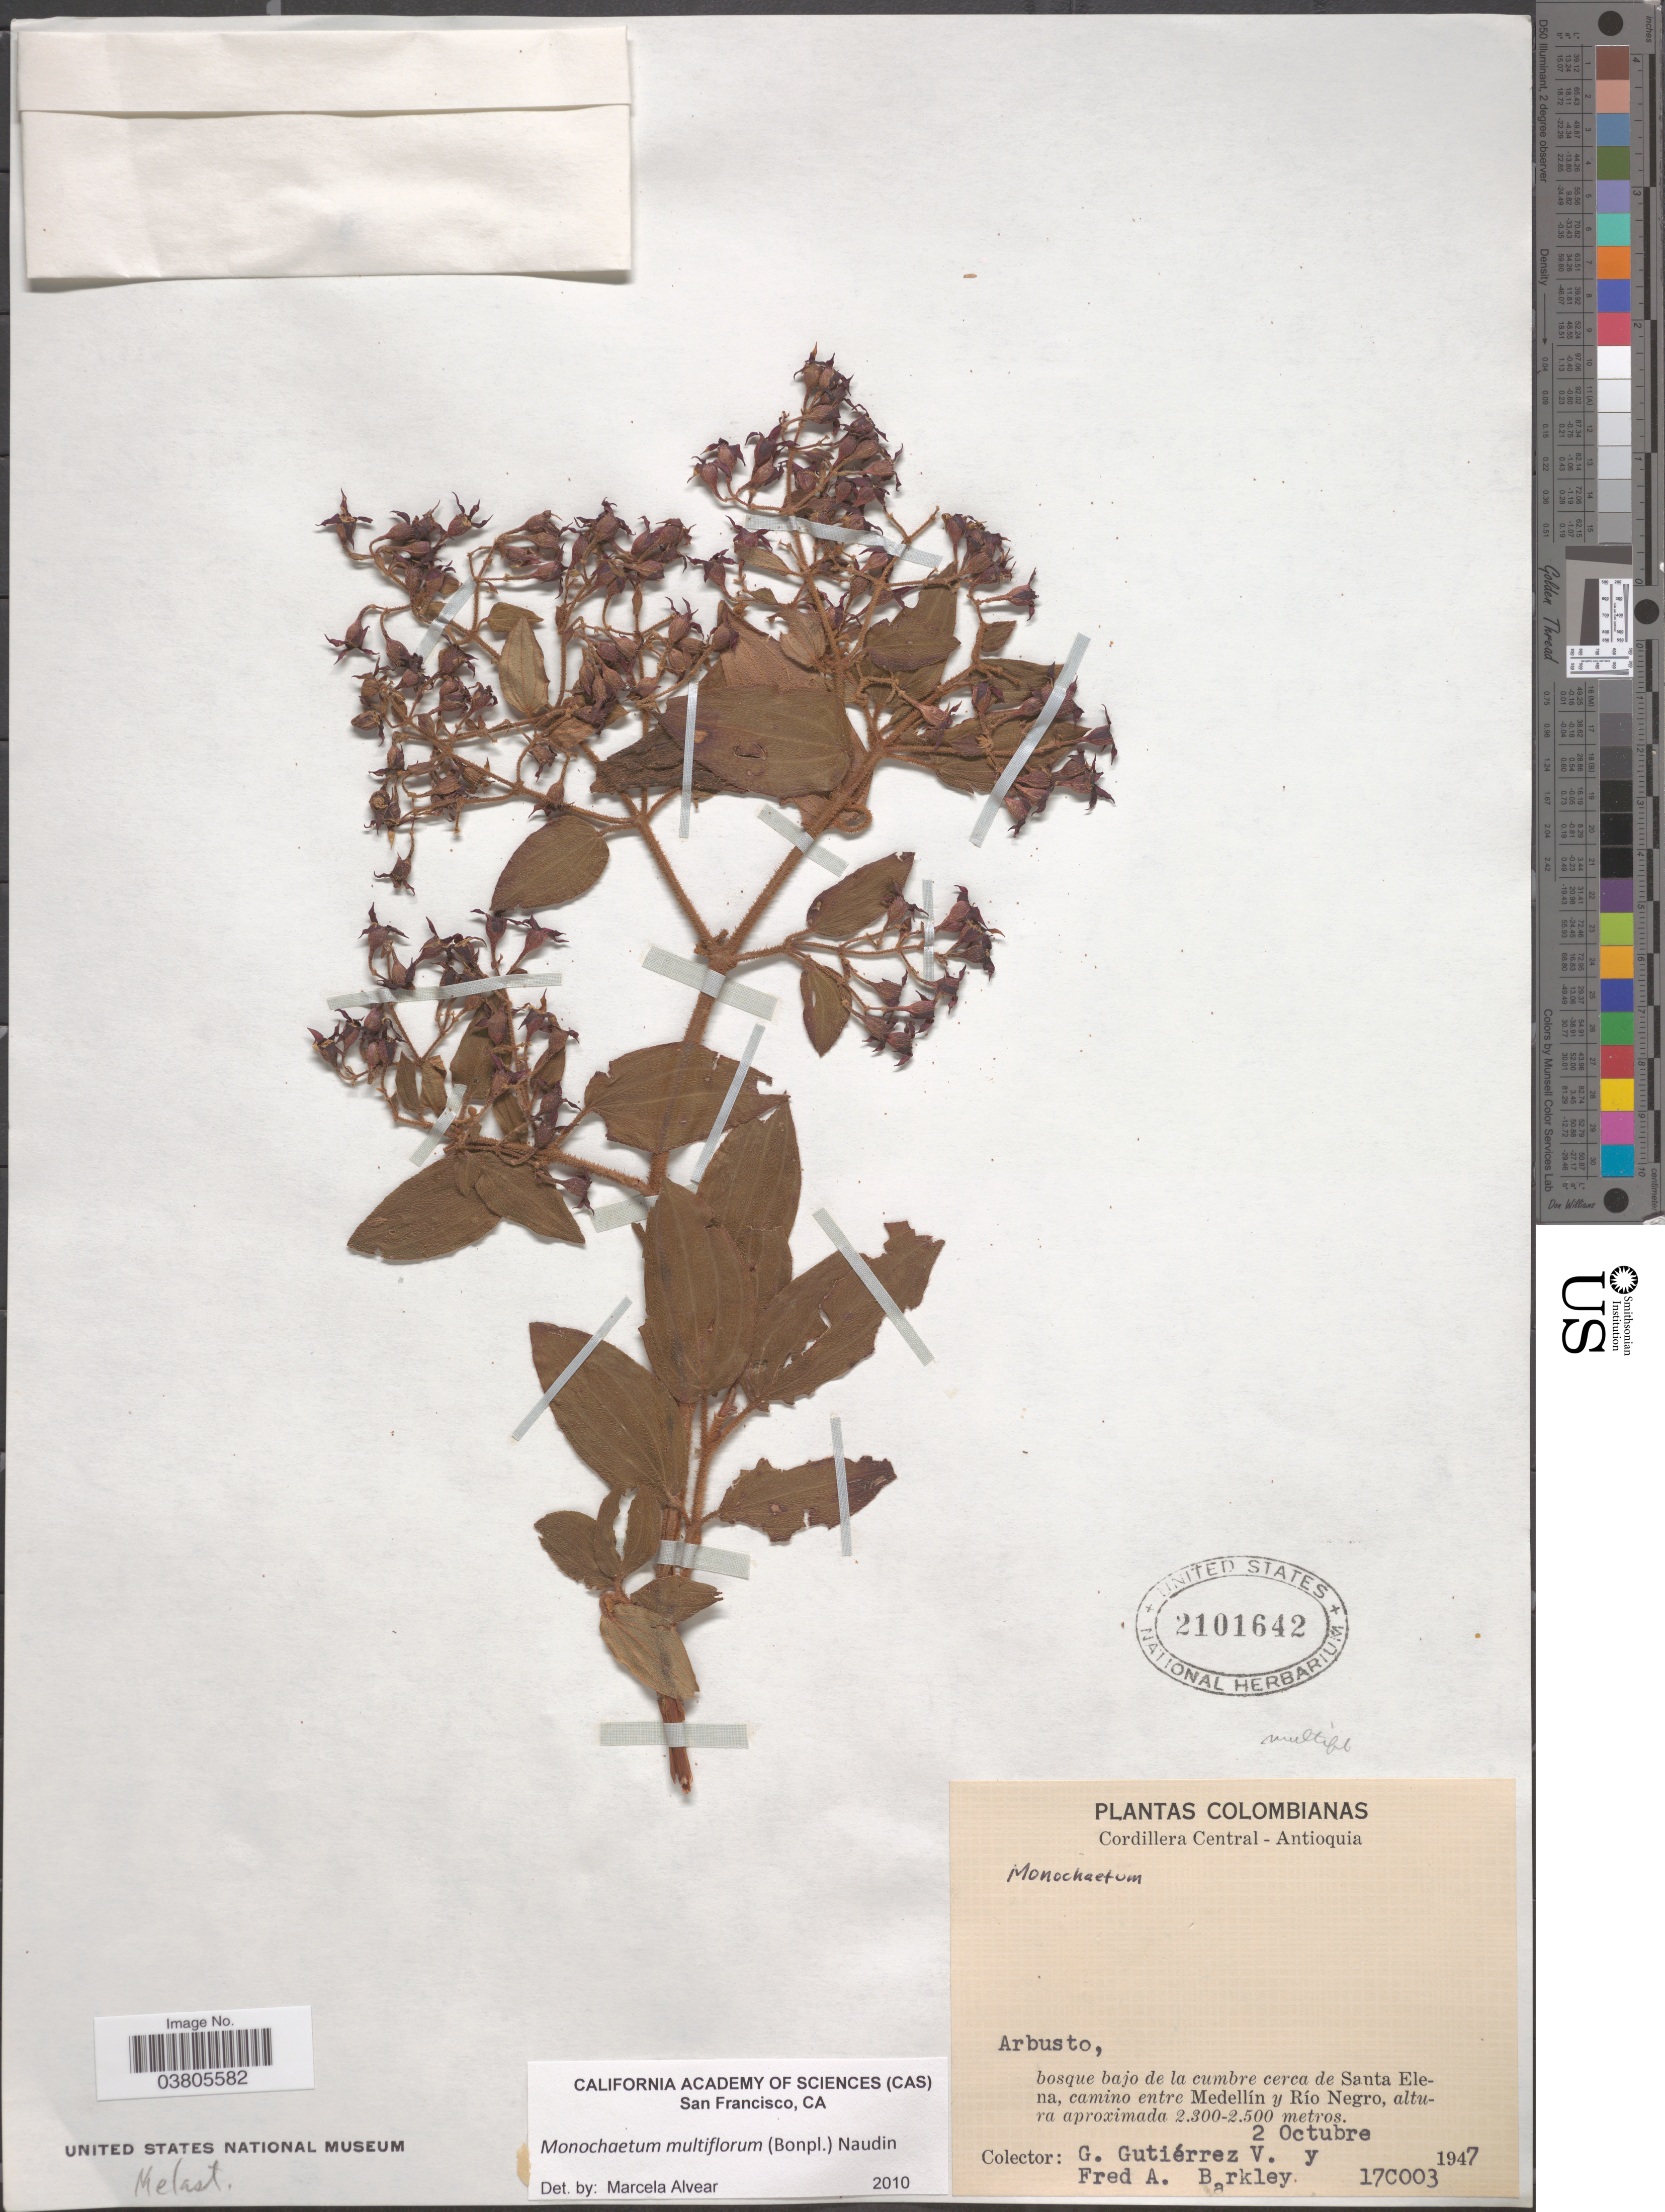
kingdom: Plantae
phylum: Tracheophyta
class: Magnoliopsida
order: Myrtales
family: Melastomataceae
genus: Monochaetum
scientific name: Monochaetum multiflorum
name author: (Bonpl.) Naudin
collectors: G. Gutiérrez V. & F. A. Barkley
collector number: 17C003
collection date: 1947-10-02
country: Colombia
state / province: Antioquia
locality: Cordillera Central. Bosque bajo de la cumbre cerca de Santa Elena, camino entre Medellín y Río Negro.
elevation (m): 2300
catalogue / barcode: US 2101642